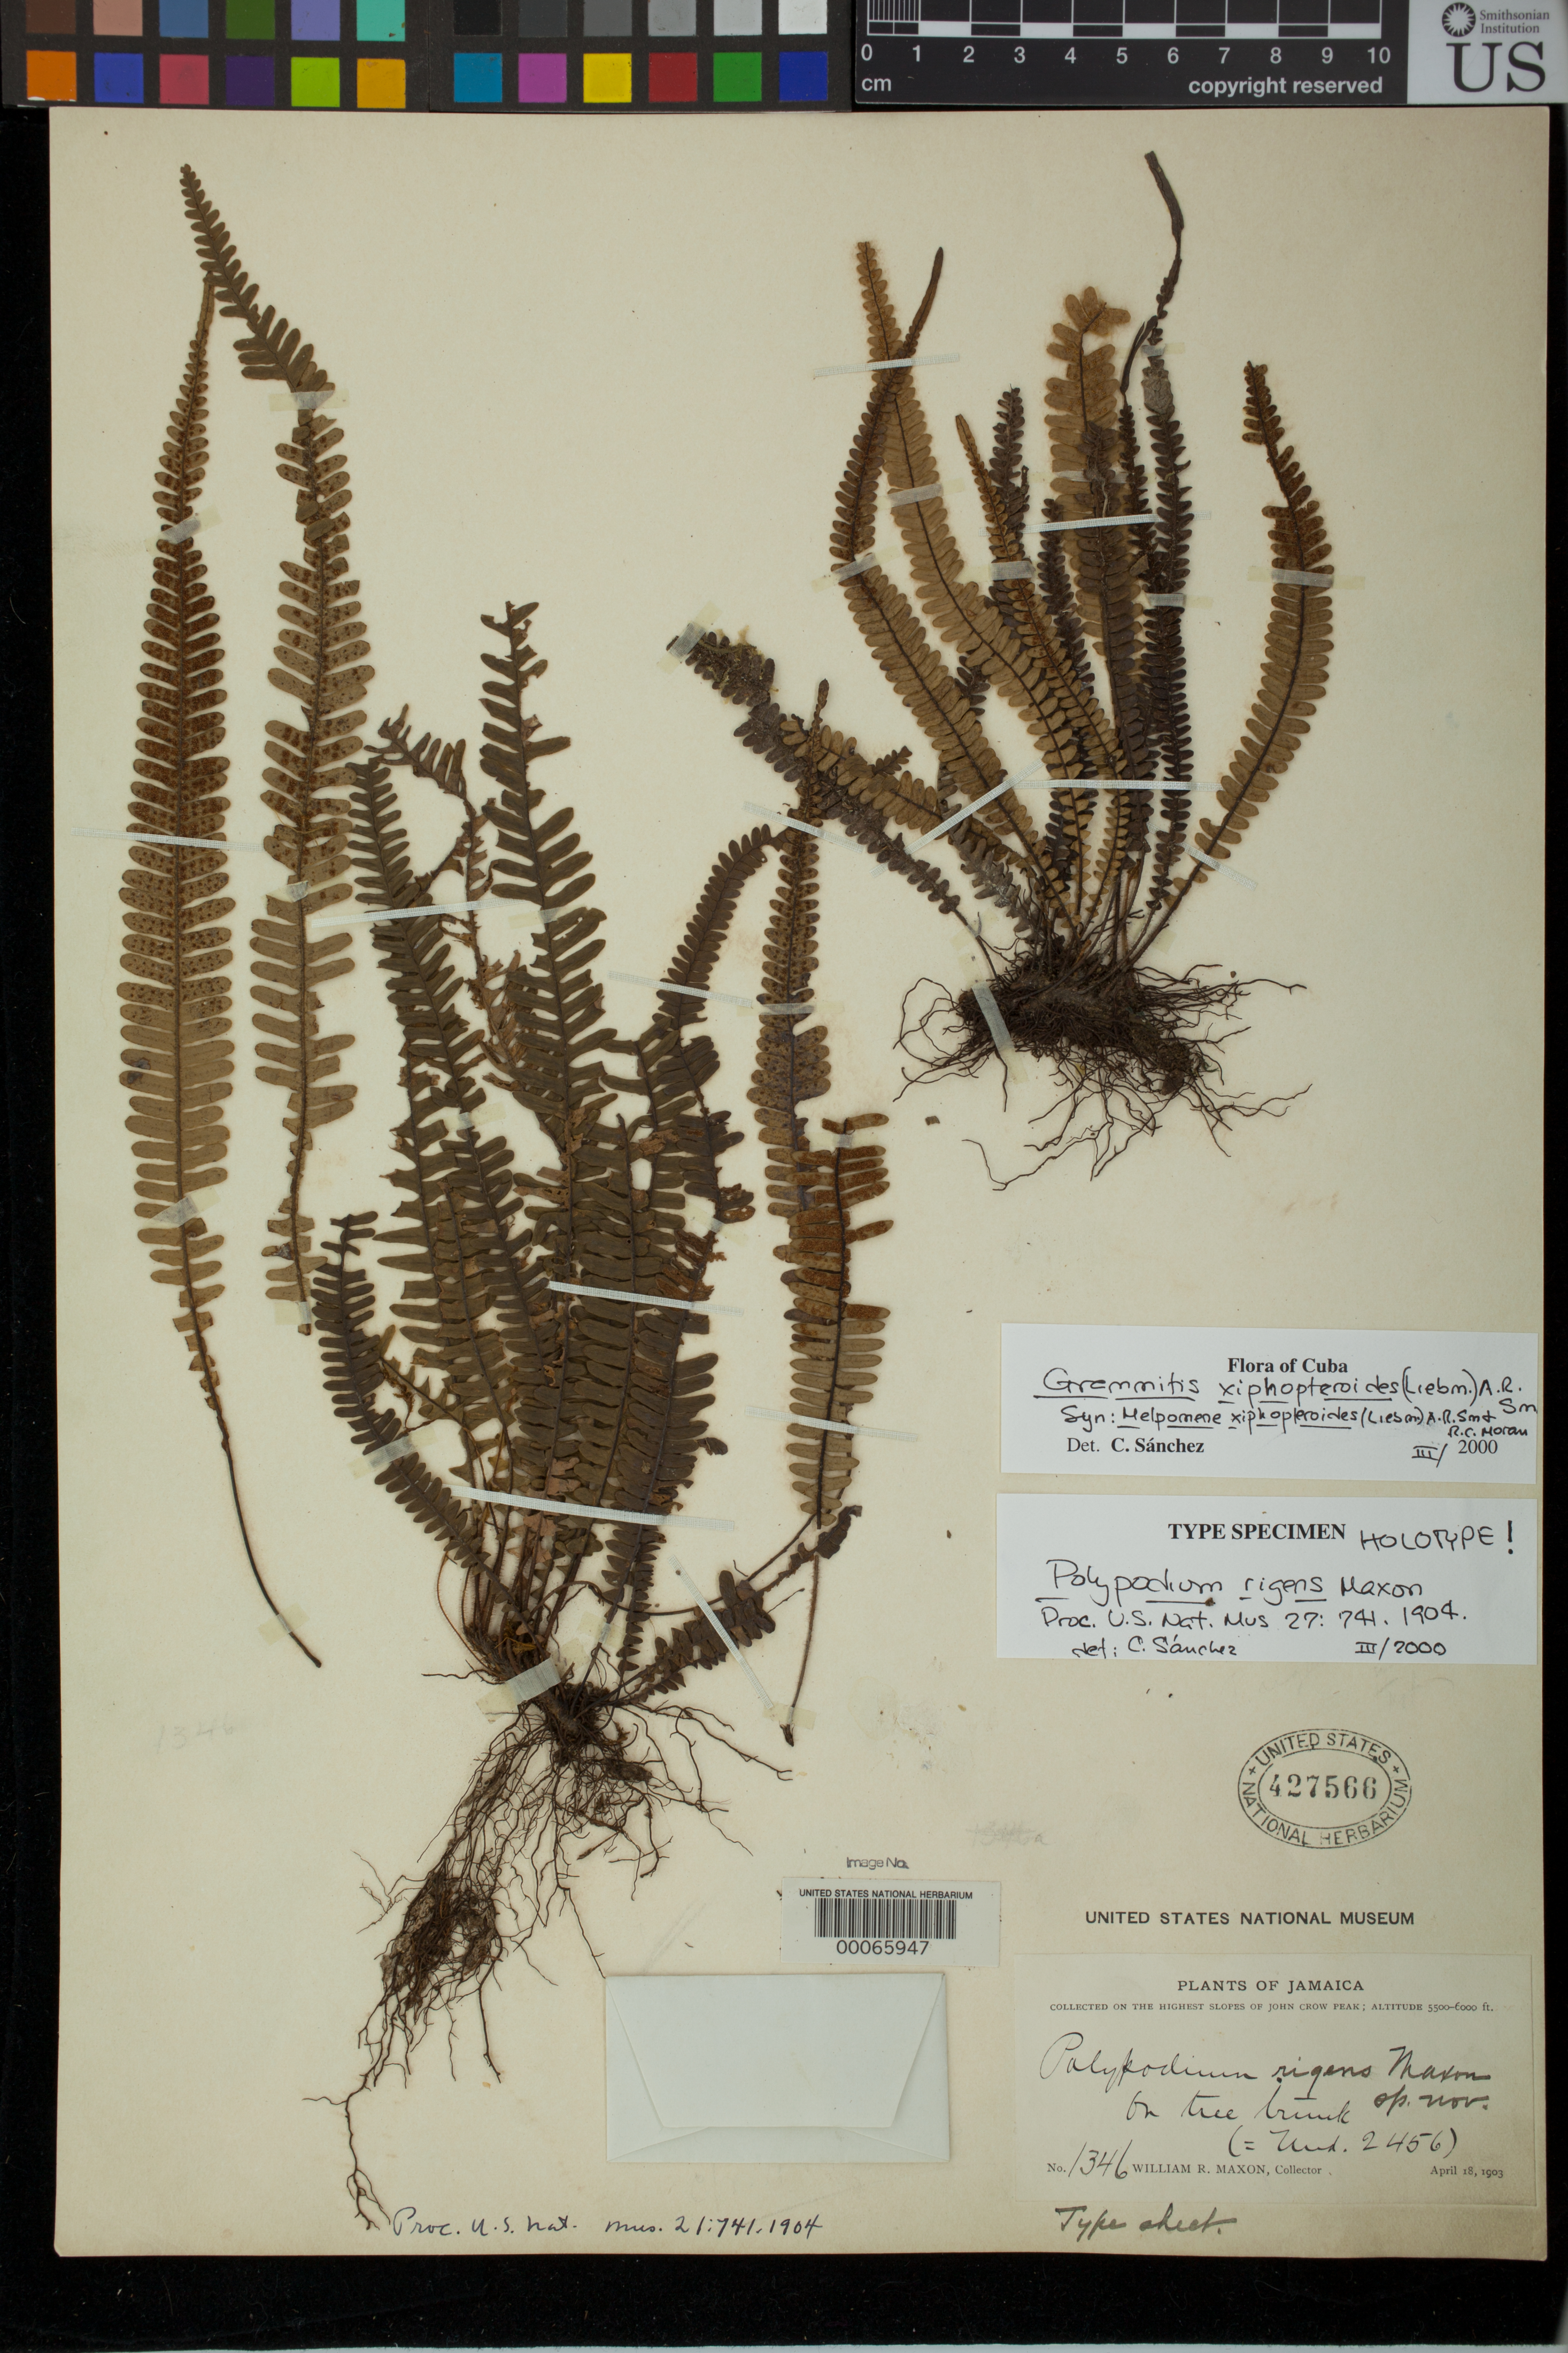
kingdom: Plantae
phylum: Tracheophyta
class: Polypodiopsida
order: Polypodiales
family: Polypodiaceae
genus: Polypodium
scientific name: Polypodium rigens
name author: Maxon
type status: Holotype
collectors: W. R. Maxon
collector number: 1346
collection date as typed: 18 Apr 1903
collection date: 1903-04-18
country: Jamaica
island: Greater Antilles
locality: Highest slopes of Jim Crow Peak.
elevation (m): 1676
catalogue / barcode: US 427566